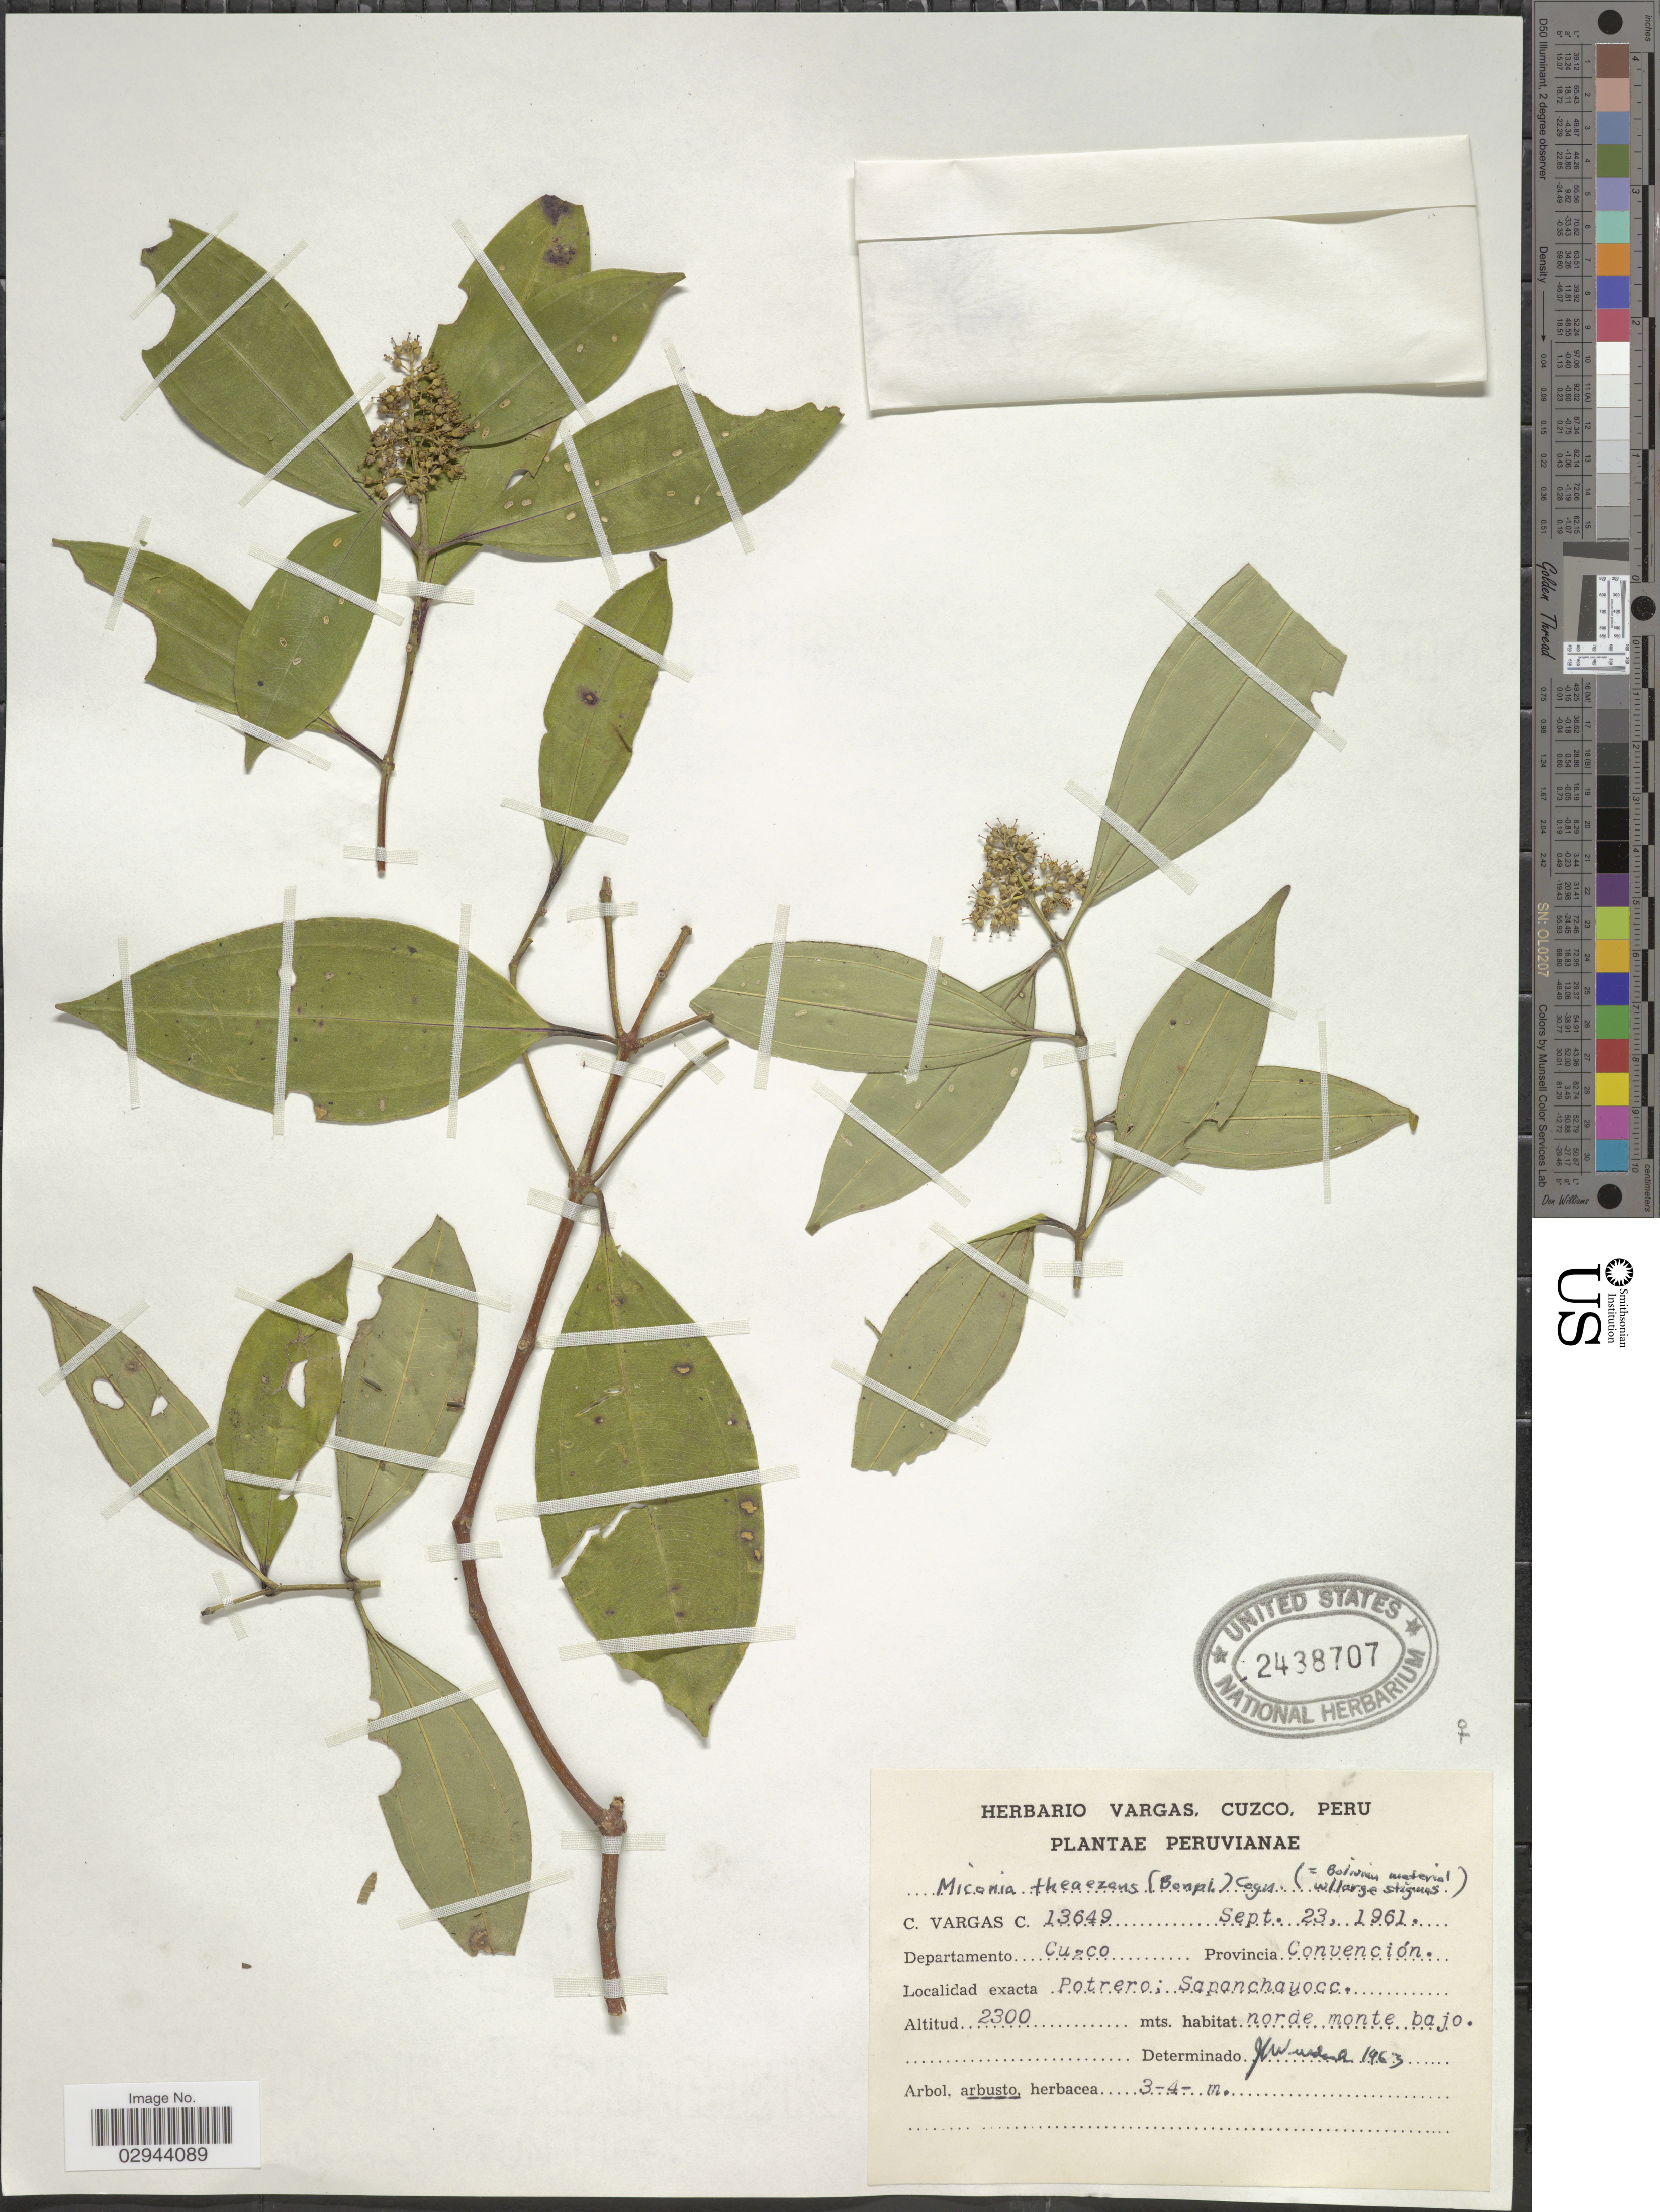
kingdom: Plantae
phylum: Tracheophyta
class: Magnoliopsida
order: Myrtales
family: Melastomataceae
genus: Miconia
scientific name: Miconia theizans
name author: (Bonpl.) Cogn.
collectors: C. Vargas Calderón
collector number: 13649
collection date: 1961-09-23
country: Peru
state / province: Cusco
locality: Departamento Cuzco, Provincia Convención, Potrero, Sapanchayocc.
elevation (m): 2300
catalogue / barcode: US 2438707